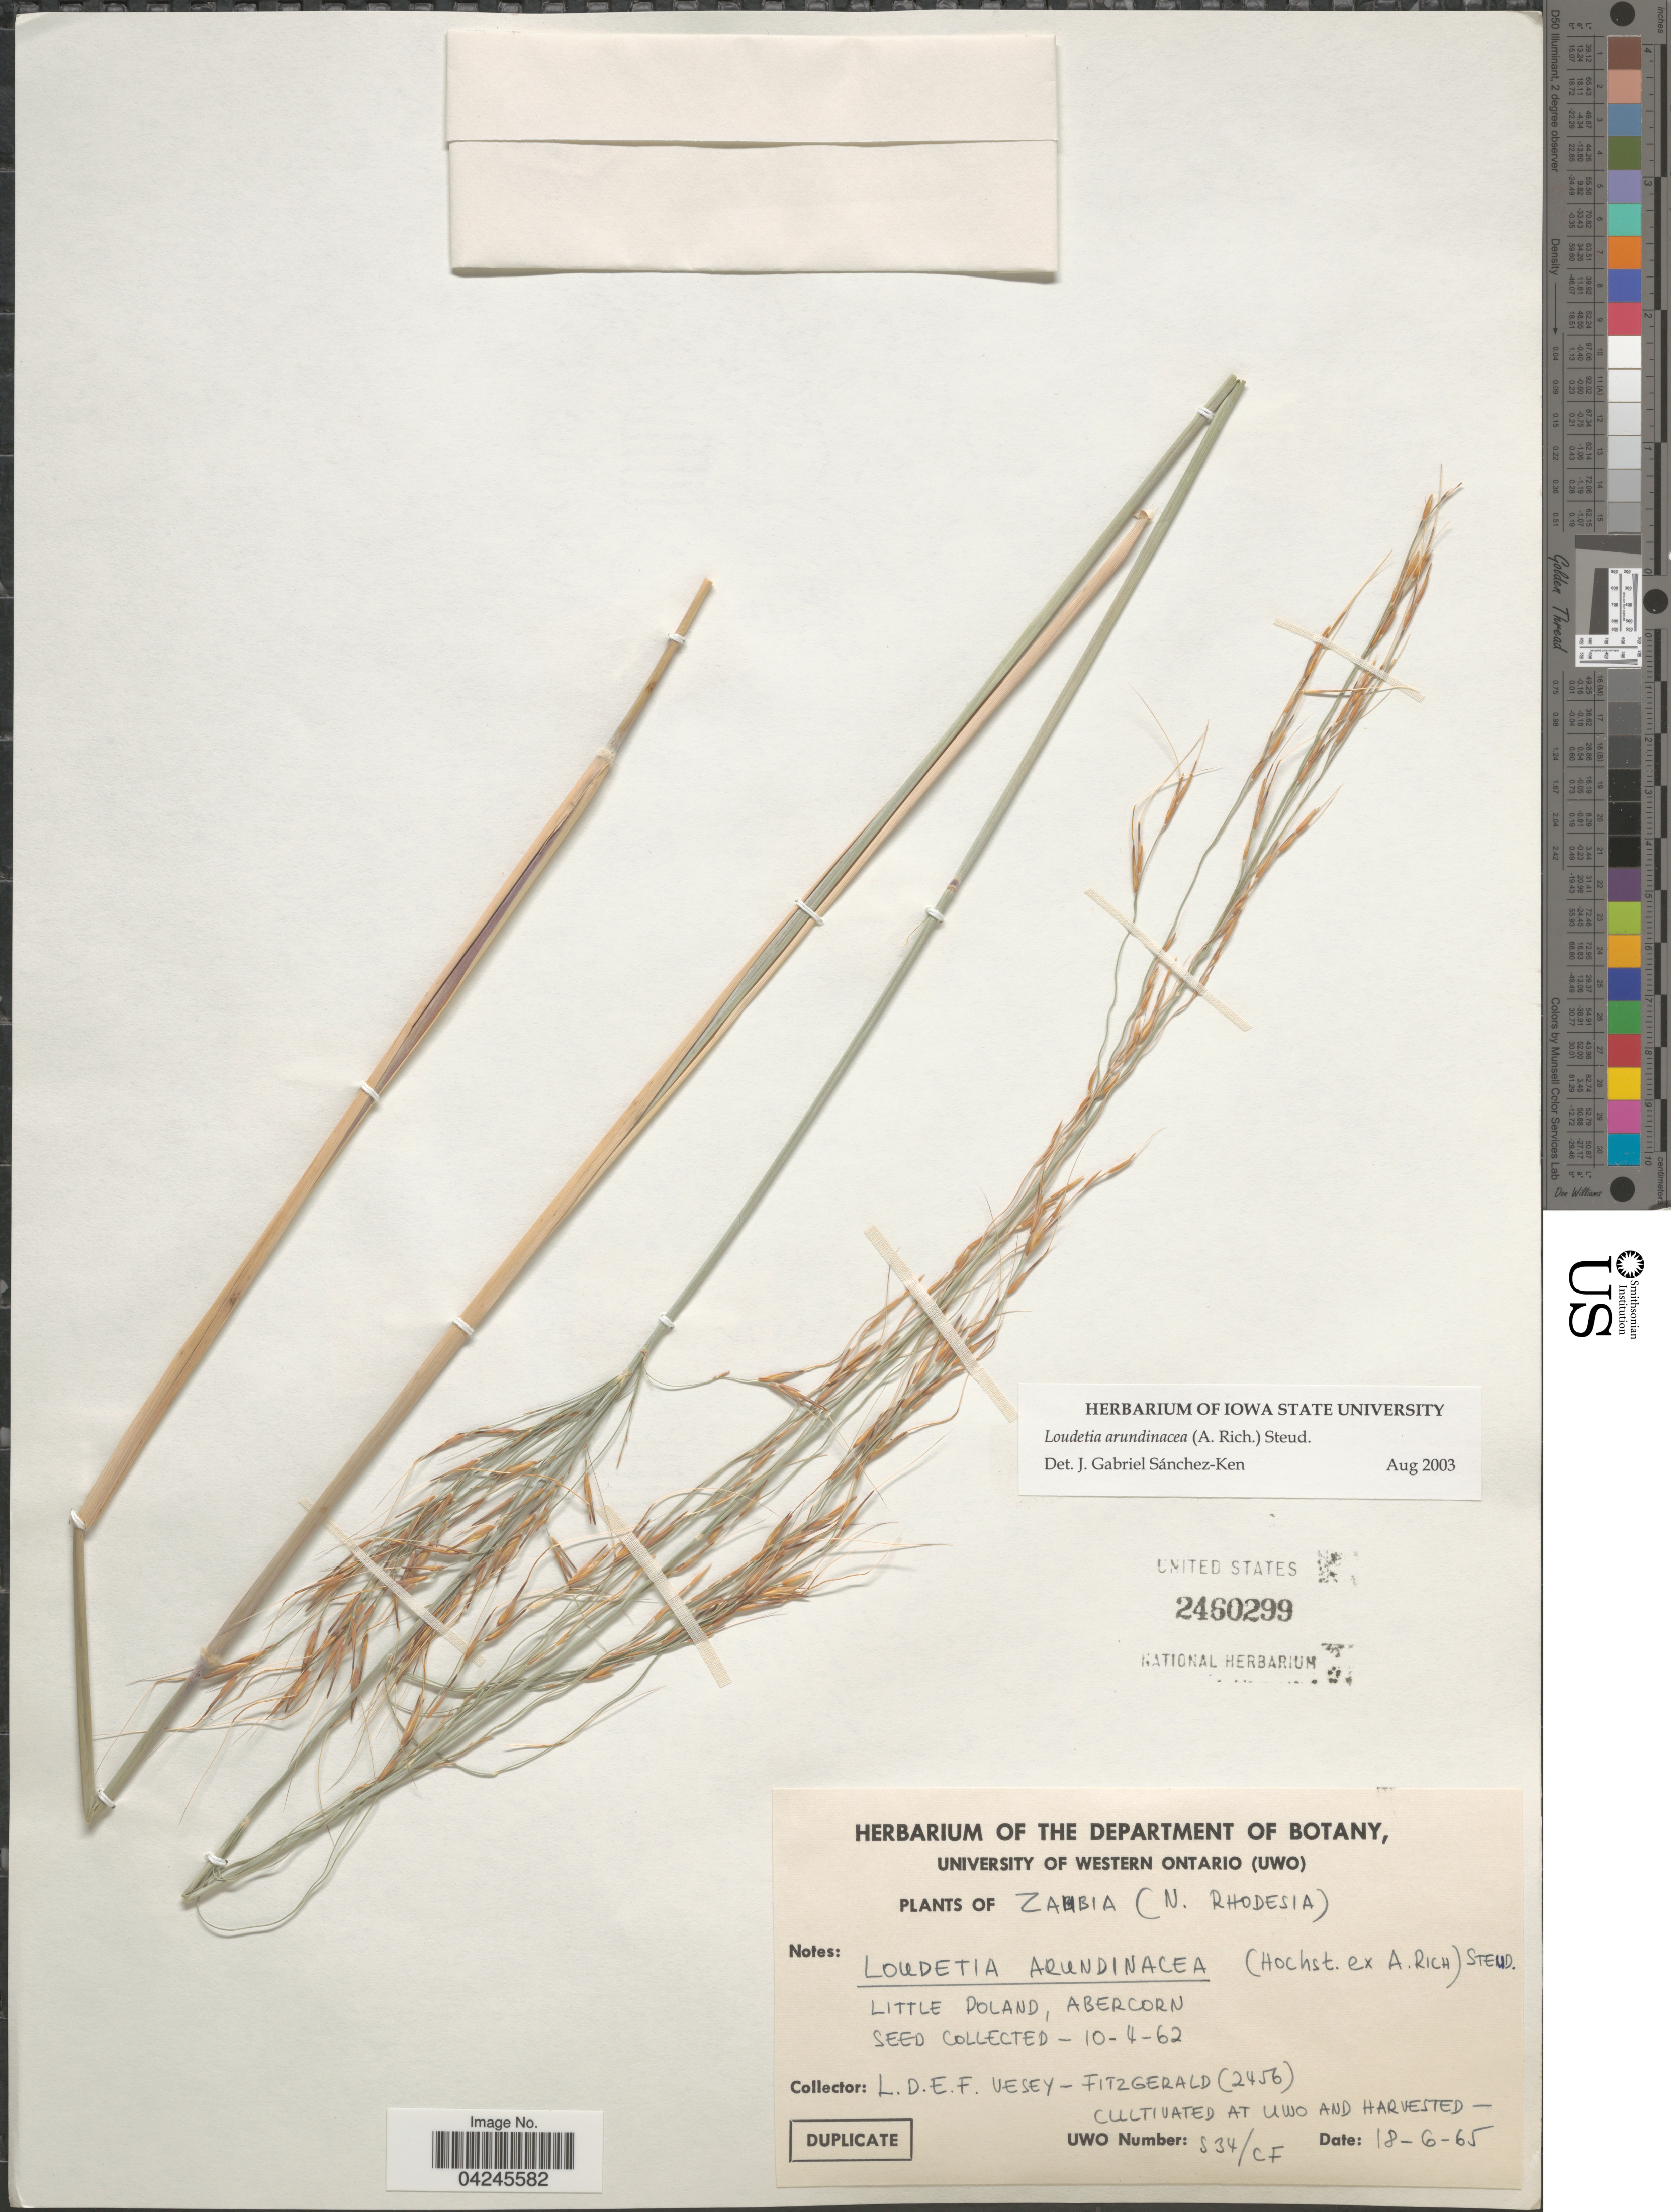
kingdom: Plantae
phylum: Tracheophyta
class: Liliopsida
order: Poales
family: Poaceae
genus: Loudetia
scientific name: Loudetia arundinacea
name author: (Hochst. ex A. Rich.) Steud.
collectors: L. Vesey-Fitzgerald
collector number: S34/CF/2456?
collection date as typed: Transcribed d/m/y: 18/6/65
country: Canada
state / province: Ontario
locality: Cultivated at UWO and harvested.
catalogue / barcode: US 2460299